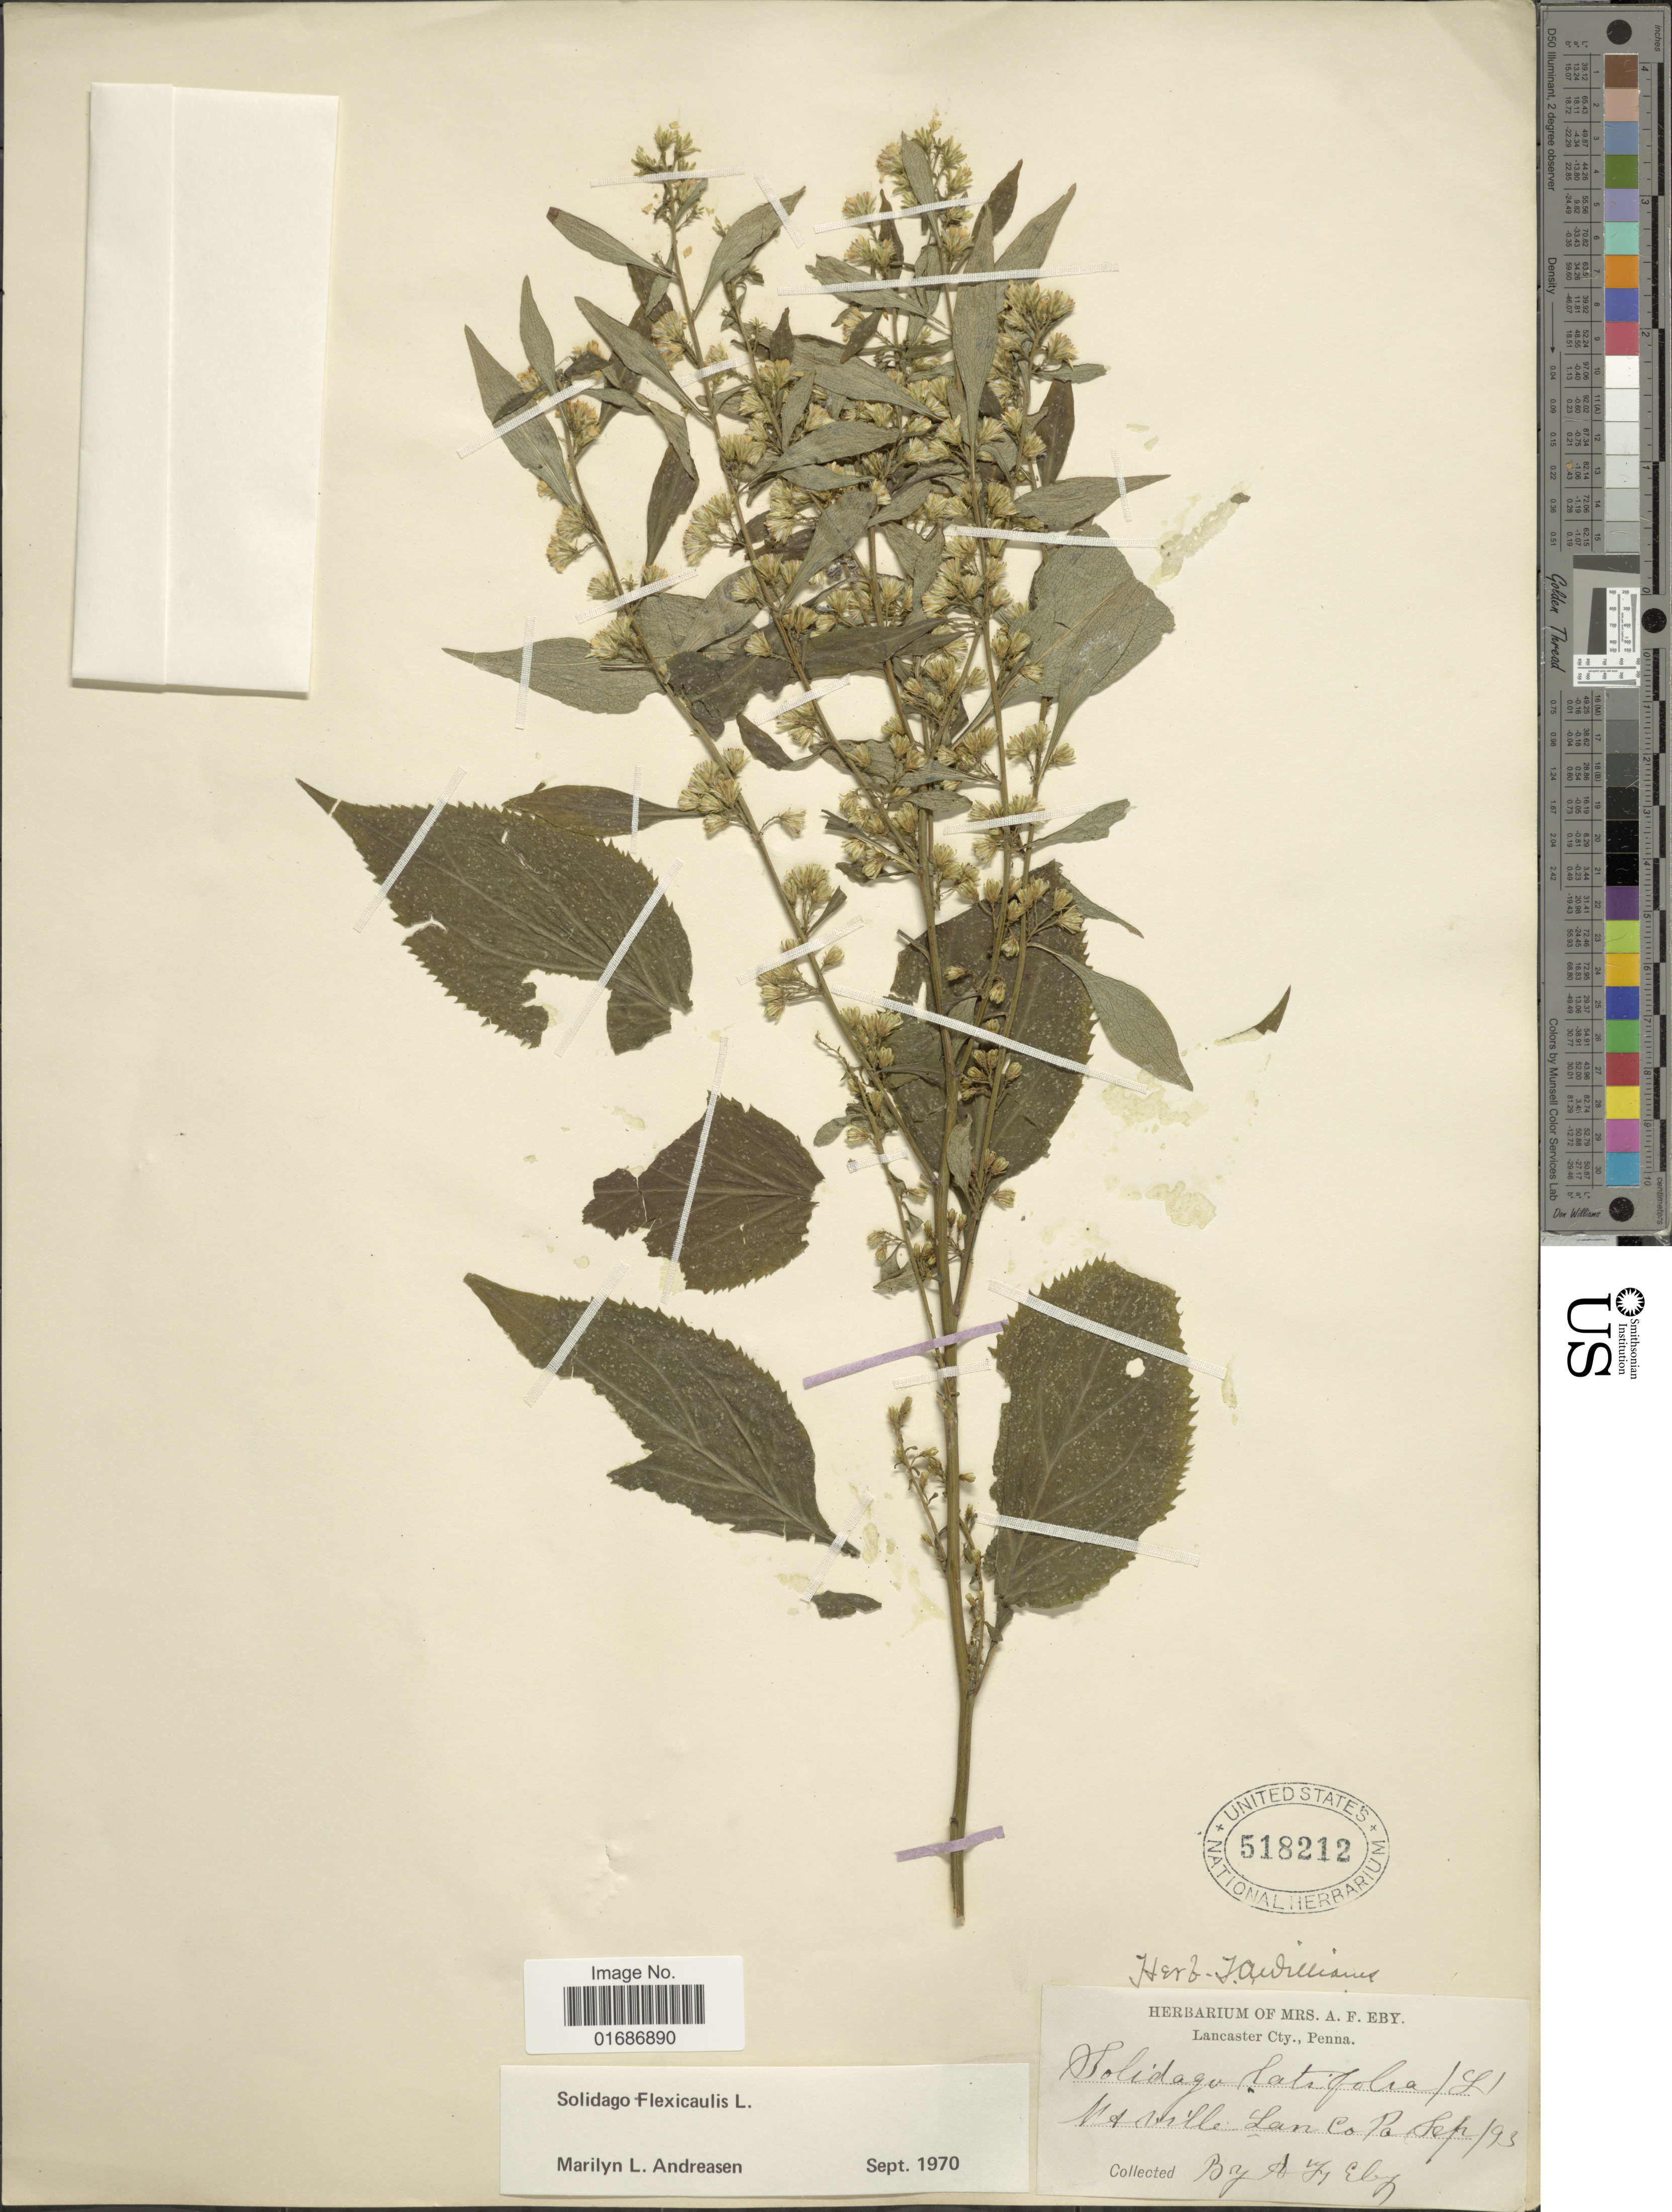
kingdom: Plantae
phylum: Tracheophyta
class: Magnoliopsida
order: Asterales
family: Asteraceae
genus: Solidago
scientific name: Solidago flexicaulis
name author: L.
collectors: A. F. Eby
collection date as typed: Transcribed d/m/y: /9/93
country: United States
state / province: Pennsylvania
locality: Lancaster City., Mt. Ville, Lan Co Pa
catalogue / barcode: US 518212